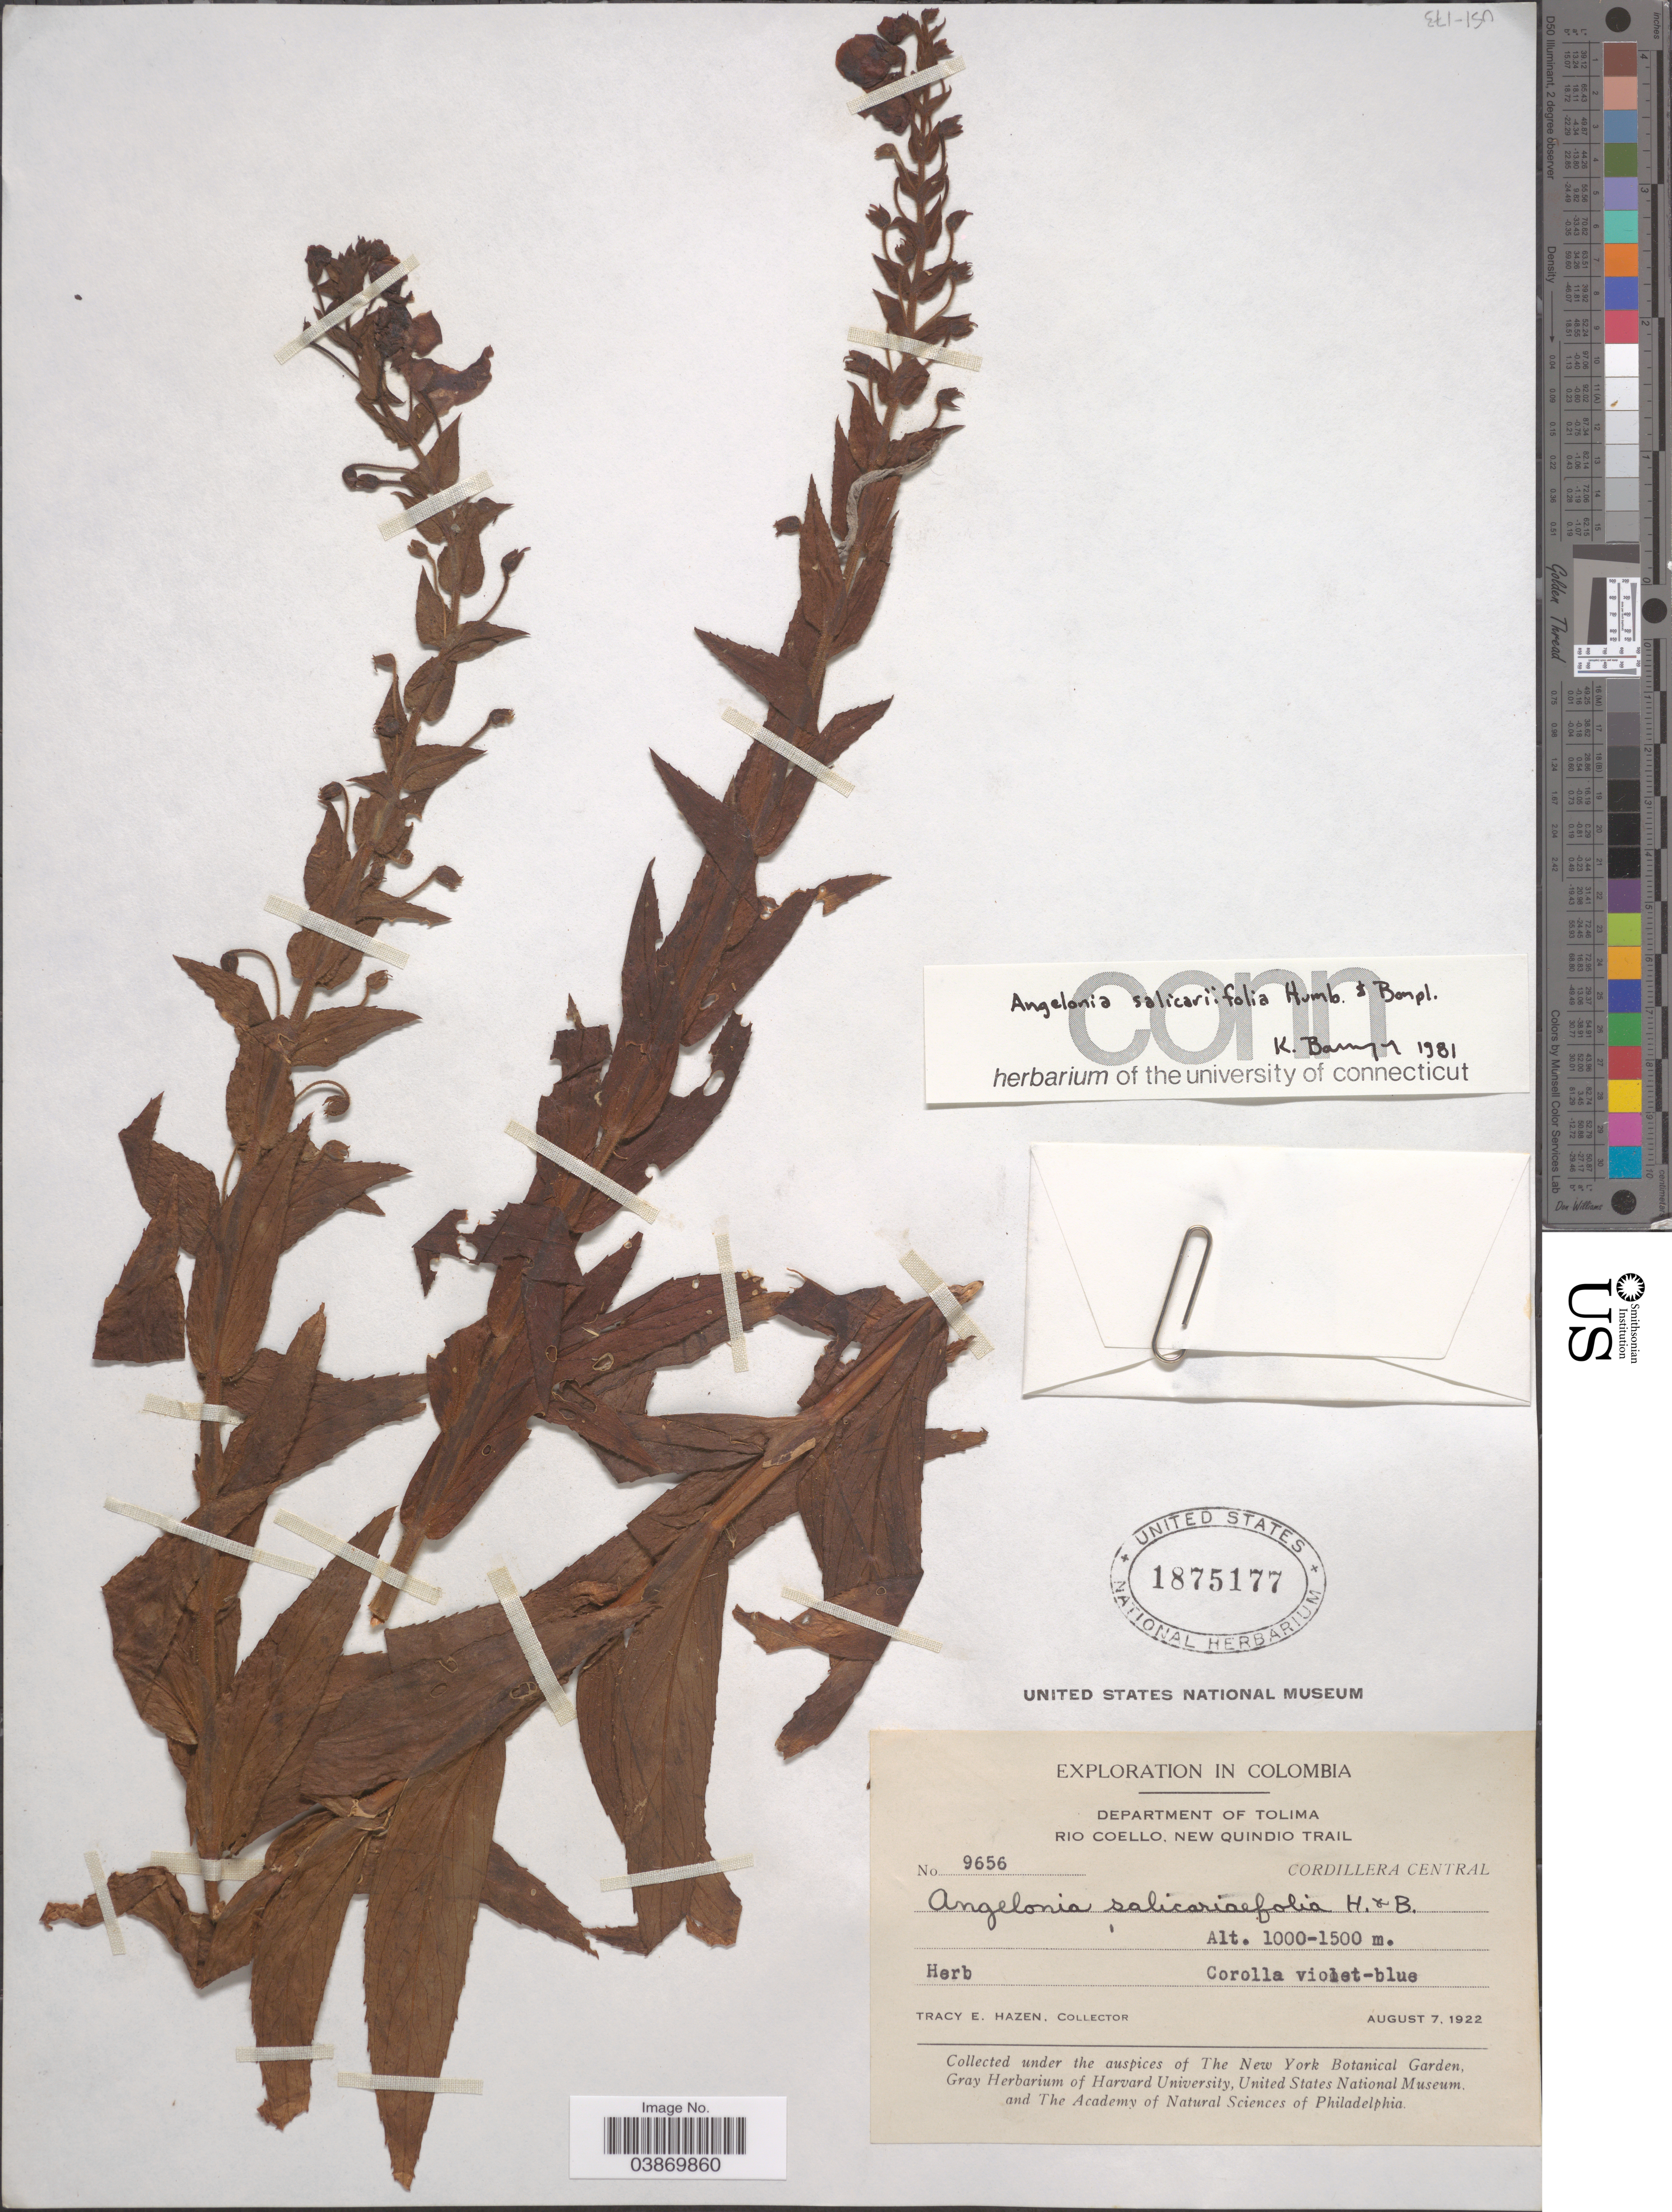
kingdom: Plantae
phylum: Tracheophyta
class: Magnoliopsida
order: Lamiales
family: Plantaginaceae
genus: Angelonia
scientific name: Angelonia salicariifolia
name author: Bonpl.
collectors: T. E. Hazen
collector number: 9656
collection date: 1922-08-07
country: Colombia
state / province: Tolima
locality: Department of Tolima. Rio Coello, New Quindio Trail, Cordillera Central.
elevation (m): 1000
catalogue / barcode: US 1875177